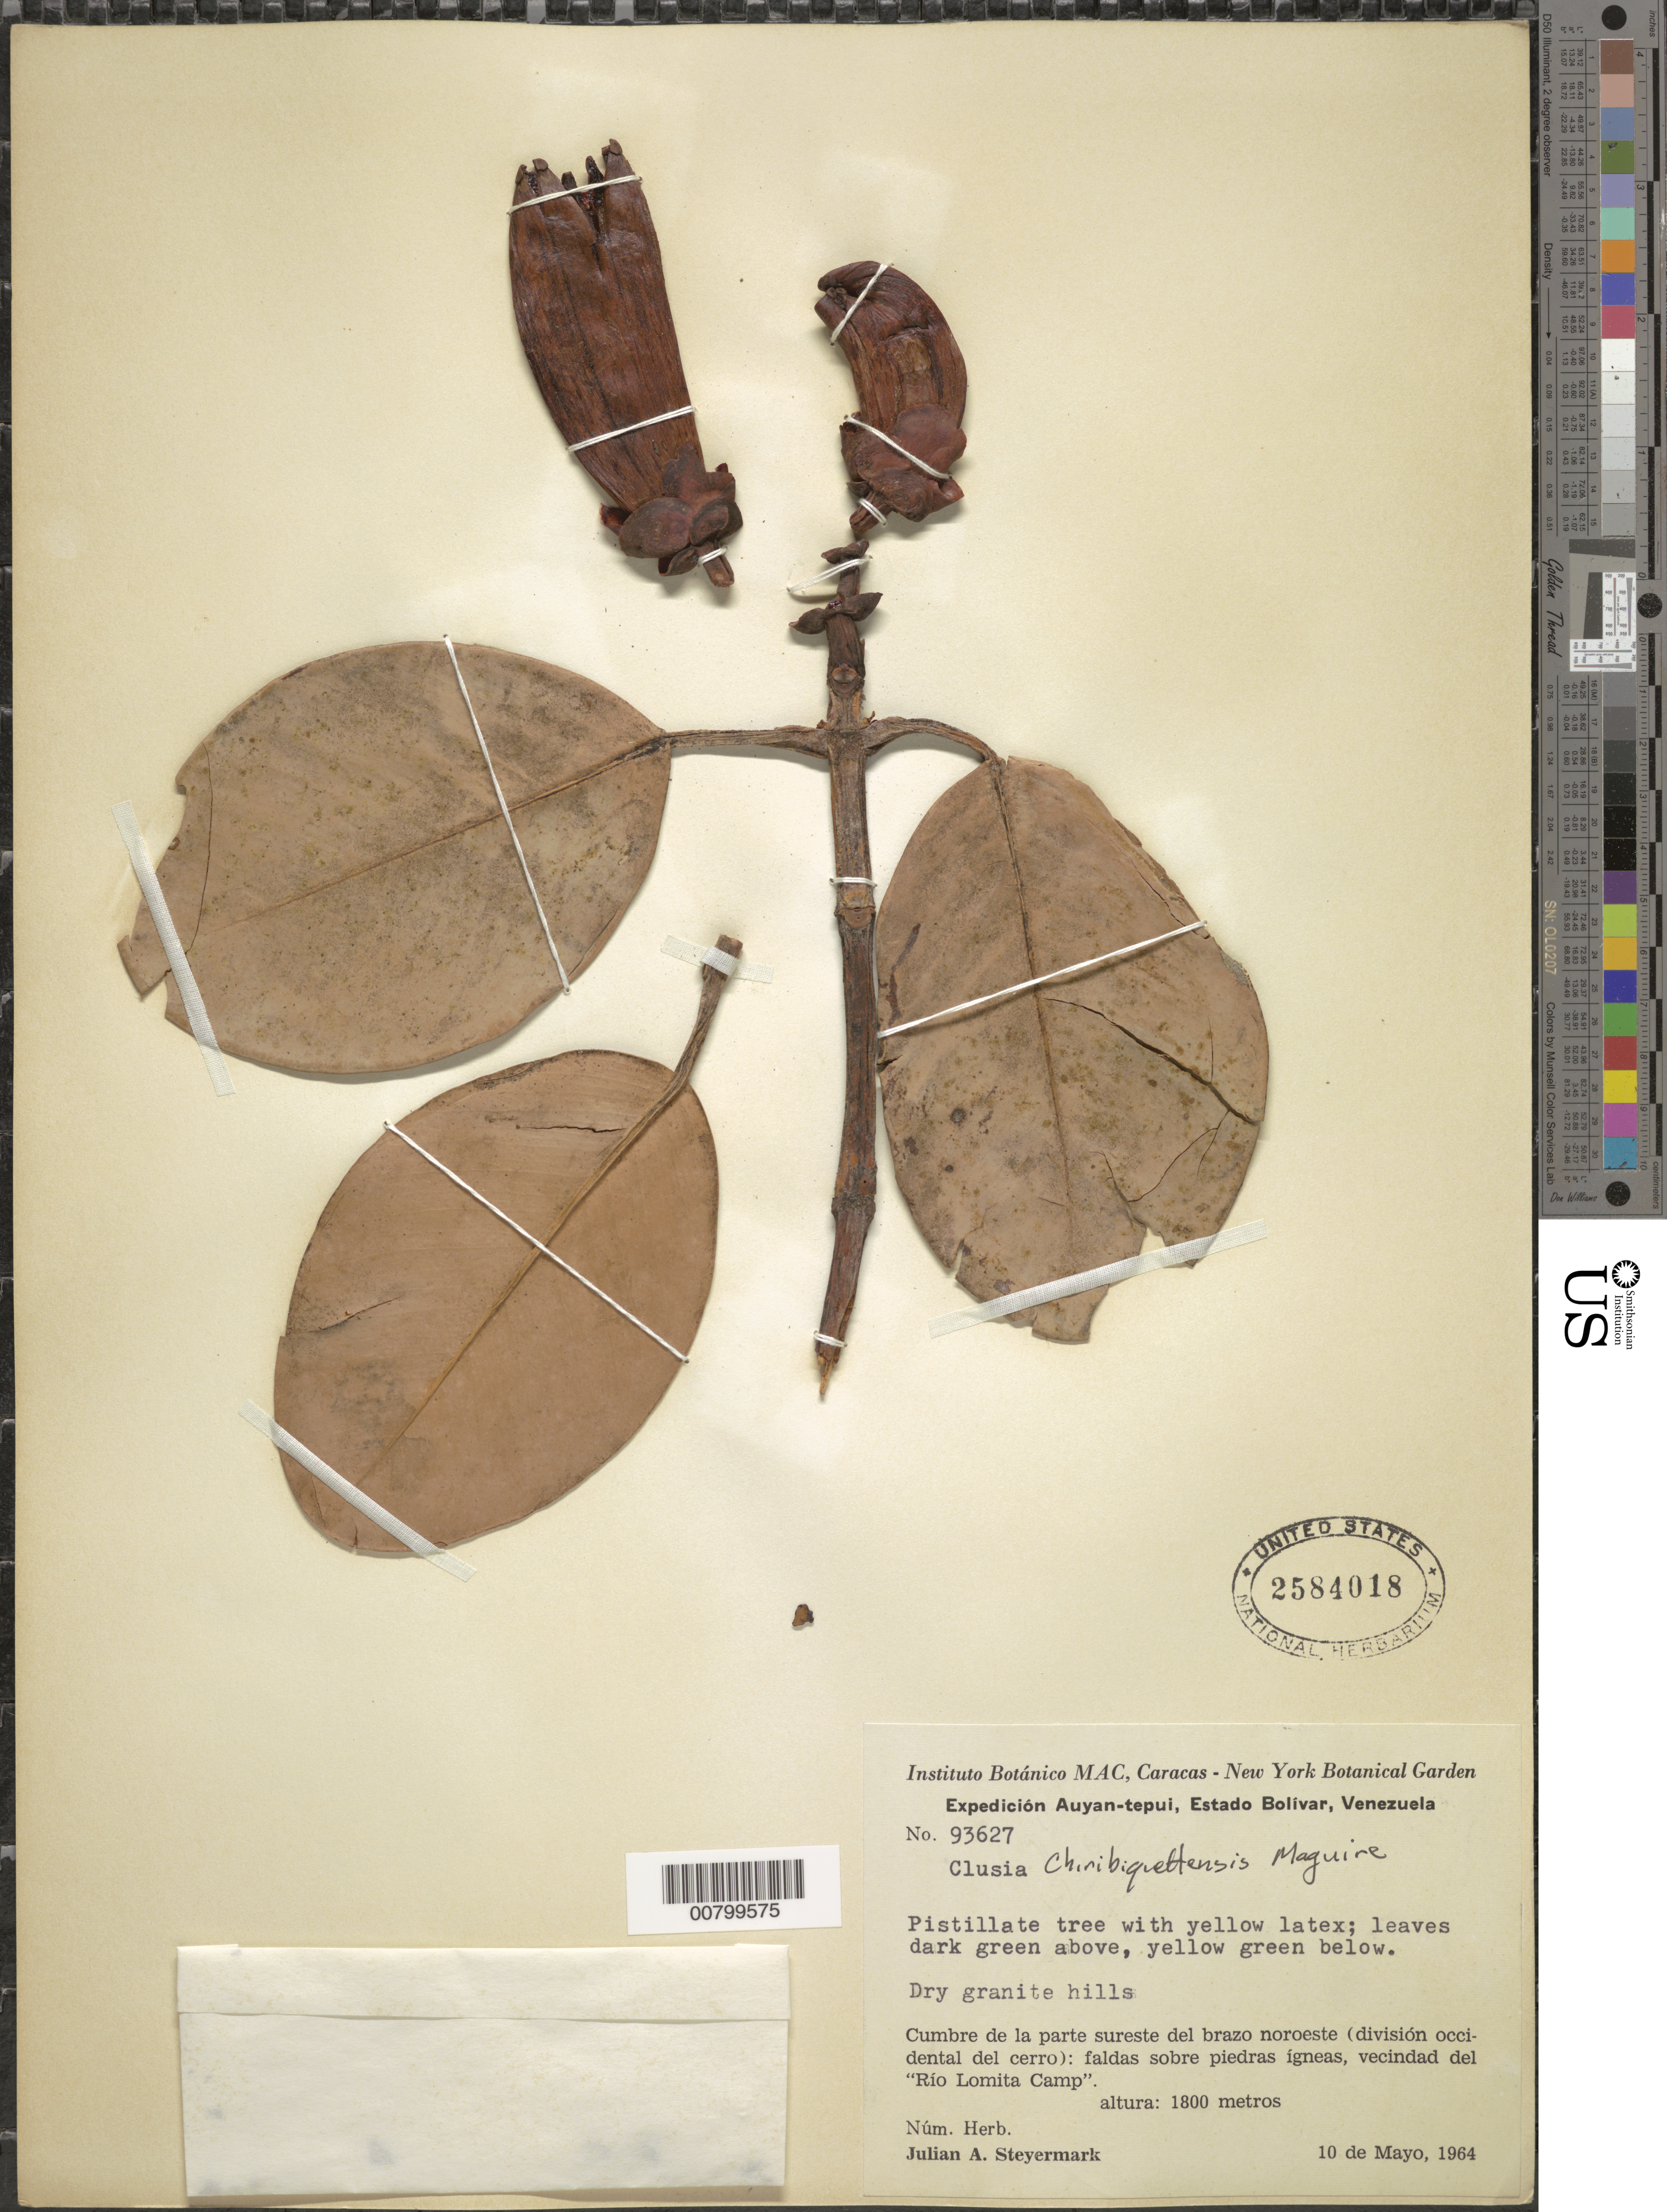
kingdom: Plantae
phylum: Tracheophyta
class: Magnoliopsida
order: Malpighiales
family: Clusiaceae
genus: Clusia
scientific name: Clusia chiribiquetensis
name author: Maguire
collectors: J. Steyermark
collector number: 93627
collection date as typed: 10-May-64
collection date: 1964-05-10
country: Venezuela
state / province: Bolívar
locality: Auyan-tepuí, vicinity of Río Lomita Camp; southeastern part of summit, northeast arm of Río Lomita (western division of hill): slopes on igneous rock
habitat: Dry granite hills; slopes on igneous rock (faldas sobre piedras igneas)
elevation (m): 1800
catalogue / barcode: US 2584018